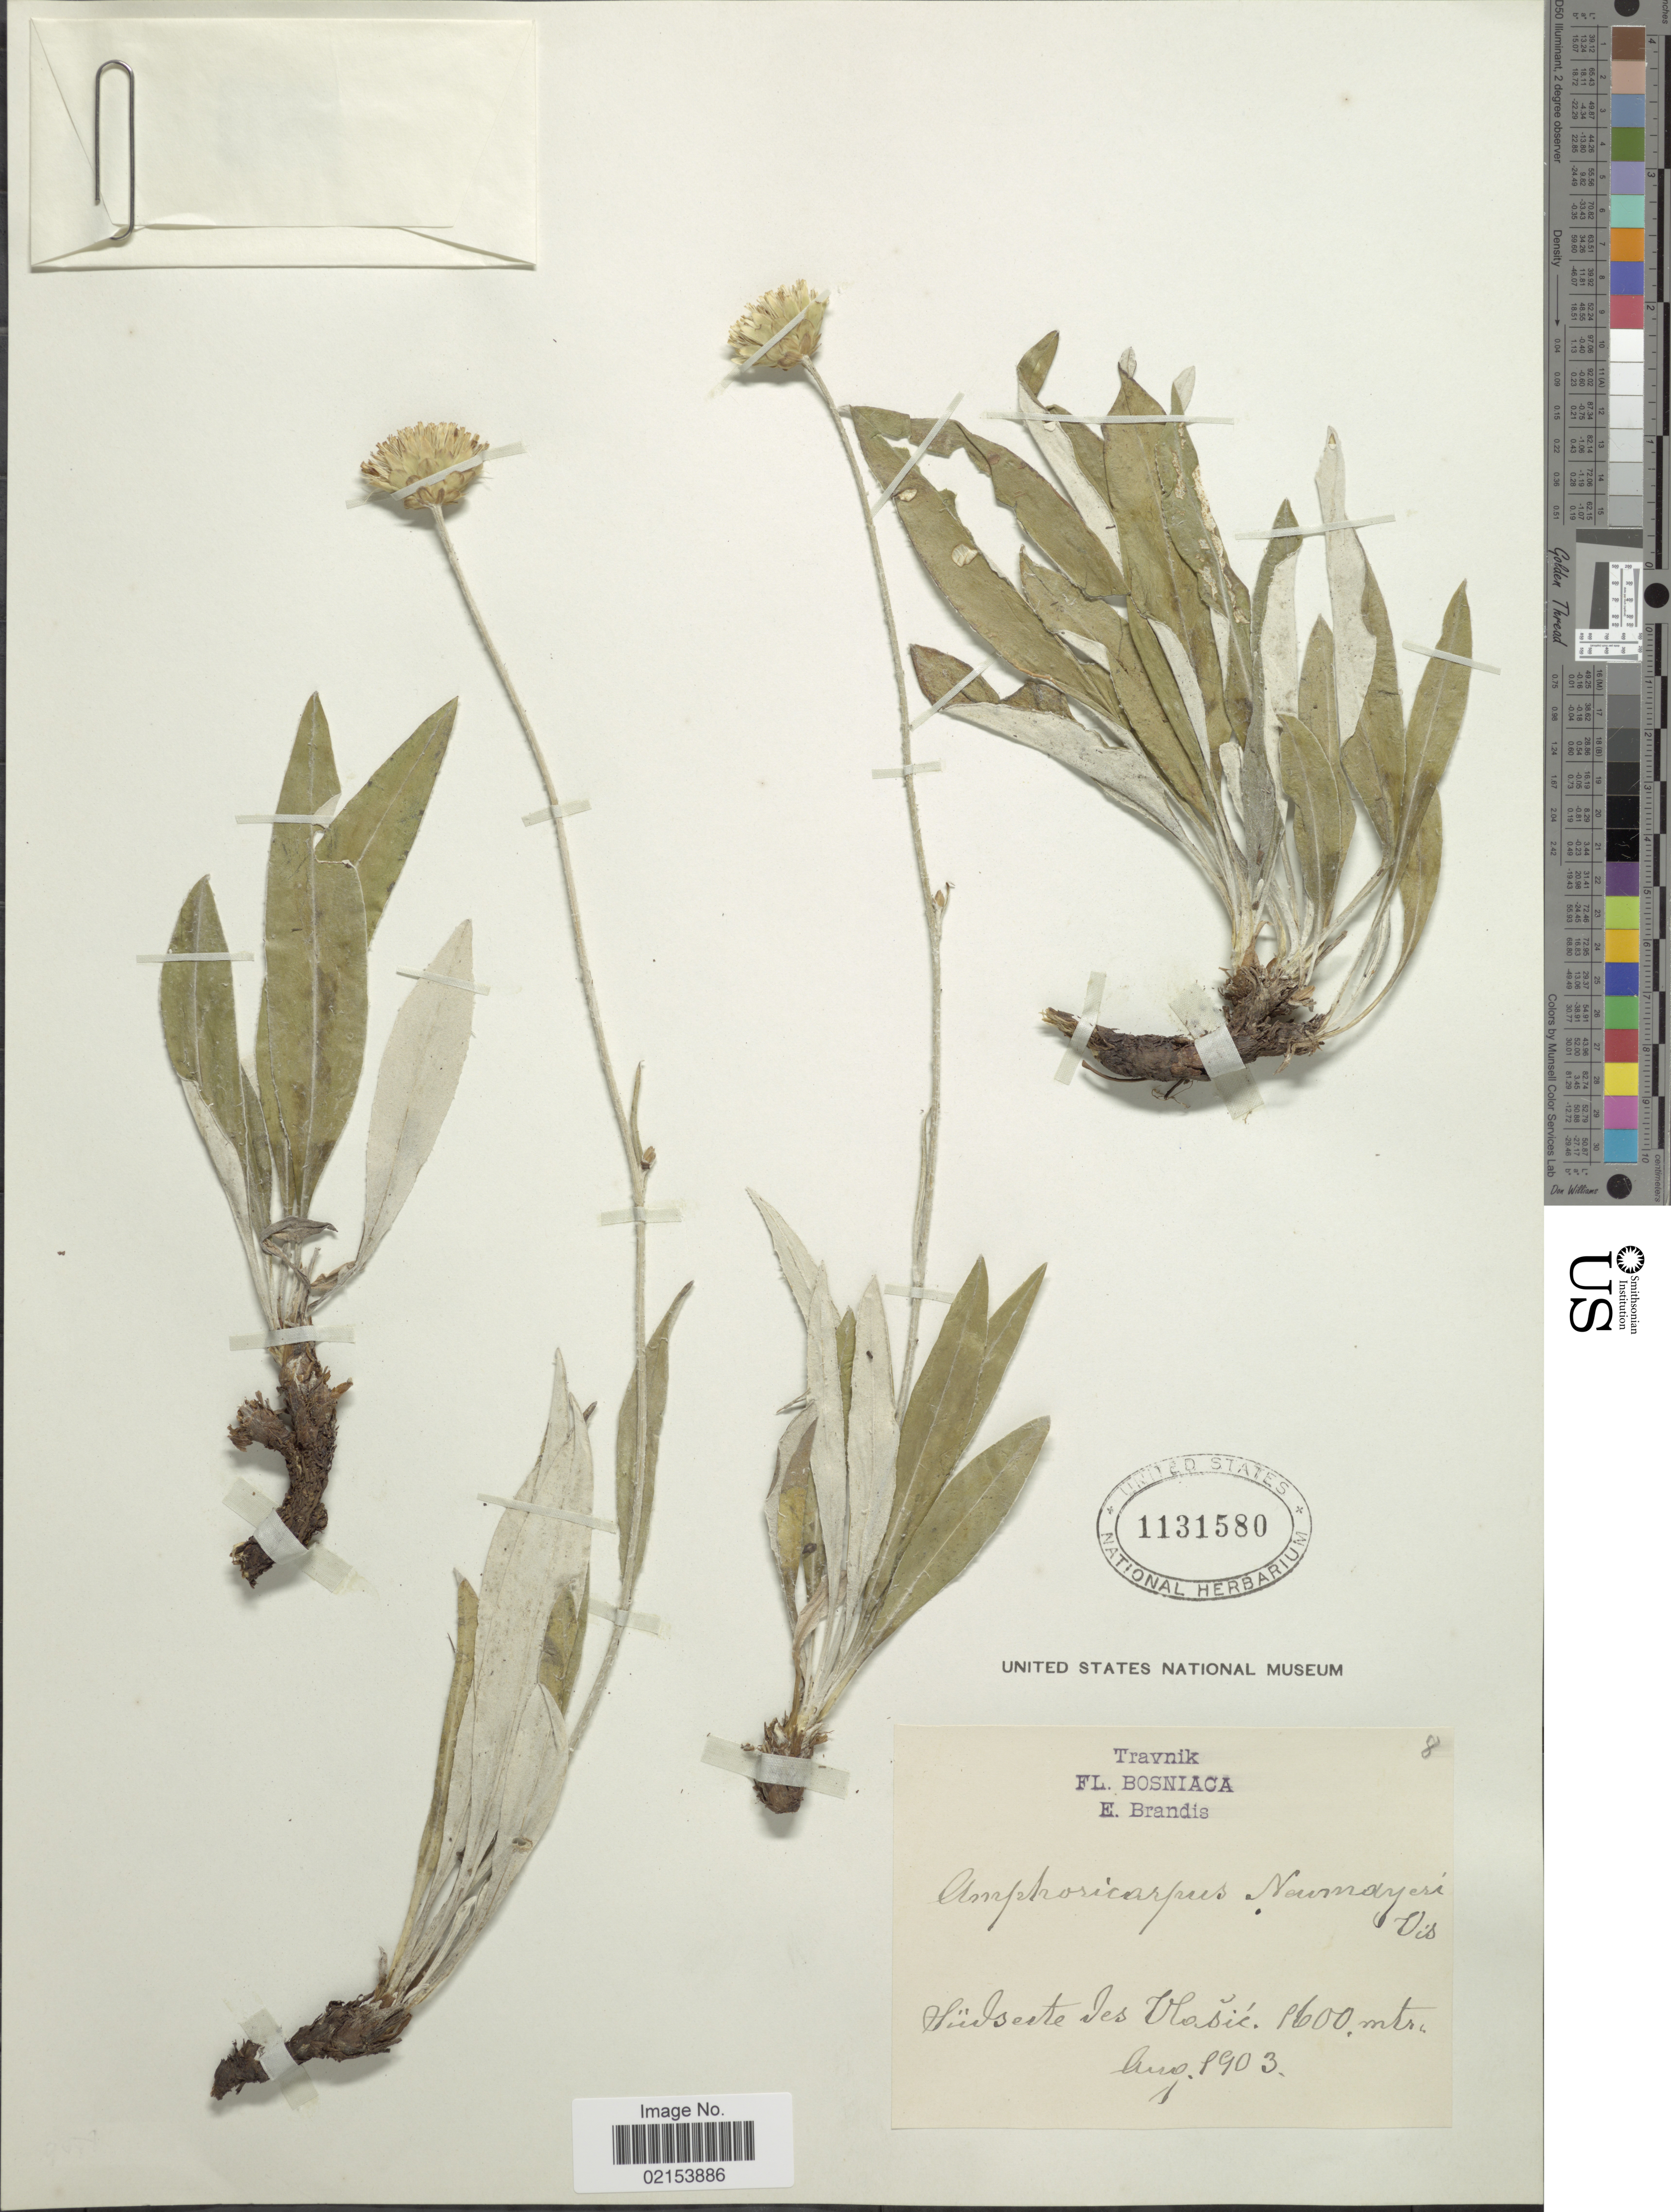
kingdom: Plantae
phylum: Tracheophyta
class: Magnoliopsida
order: Asterales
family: Asteraceae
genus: Amphoricarpos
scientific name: Amphoricarpos neumayerianus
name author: (Vis.) Greuter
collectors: E. Brandis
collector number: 8?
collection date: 1903-08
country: Bosnia and Herzegovina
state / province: Federation of B&H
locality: Bosniaca. Travnik. Sudserte des Vlasic [interpreted]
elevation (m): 1600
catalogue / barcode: US 1131580